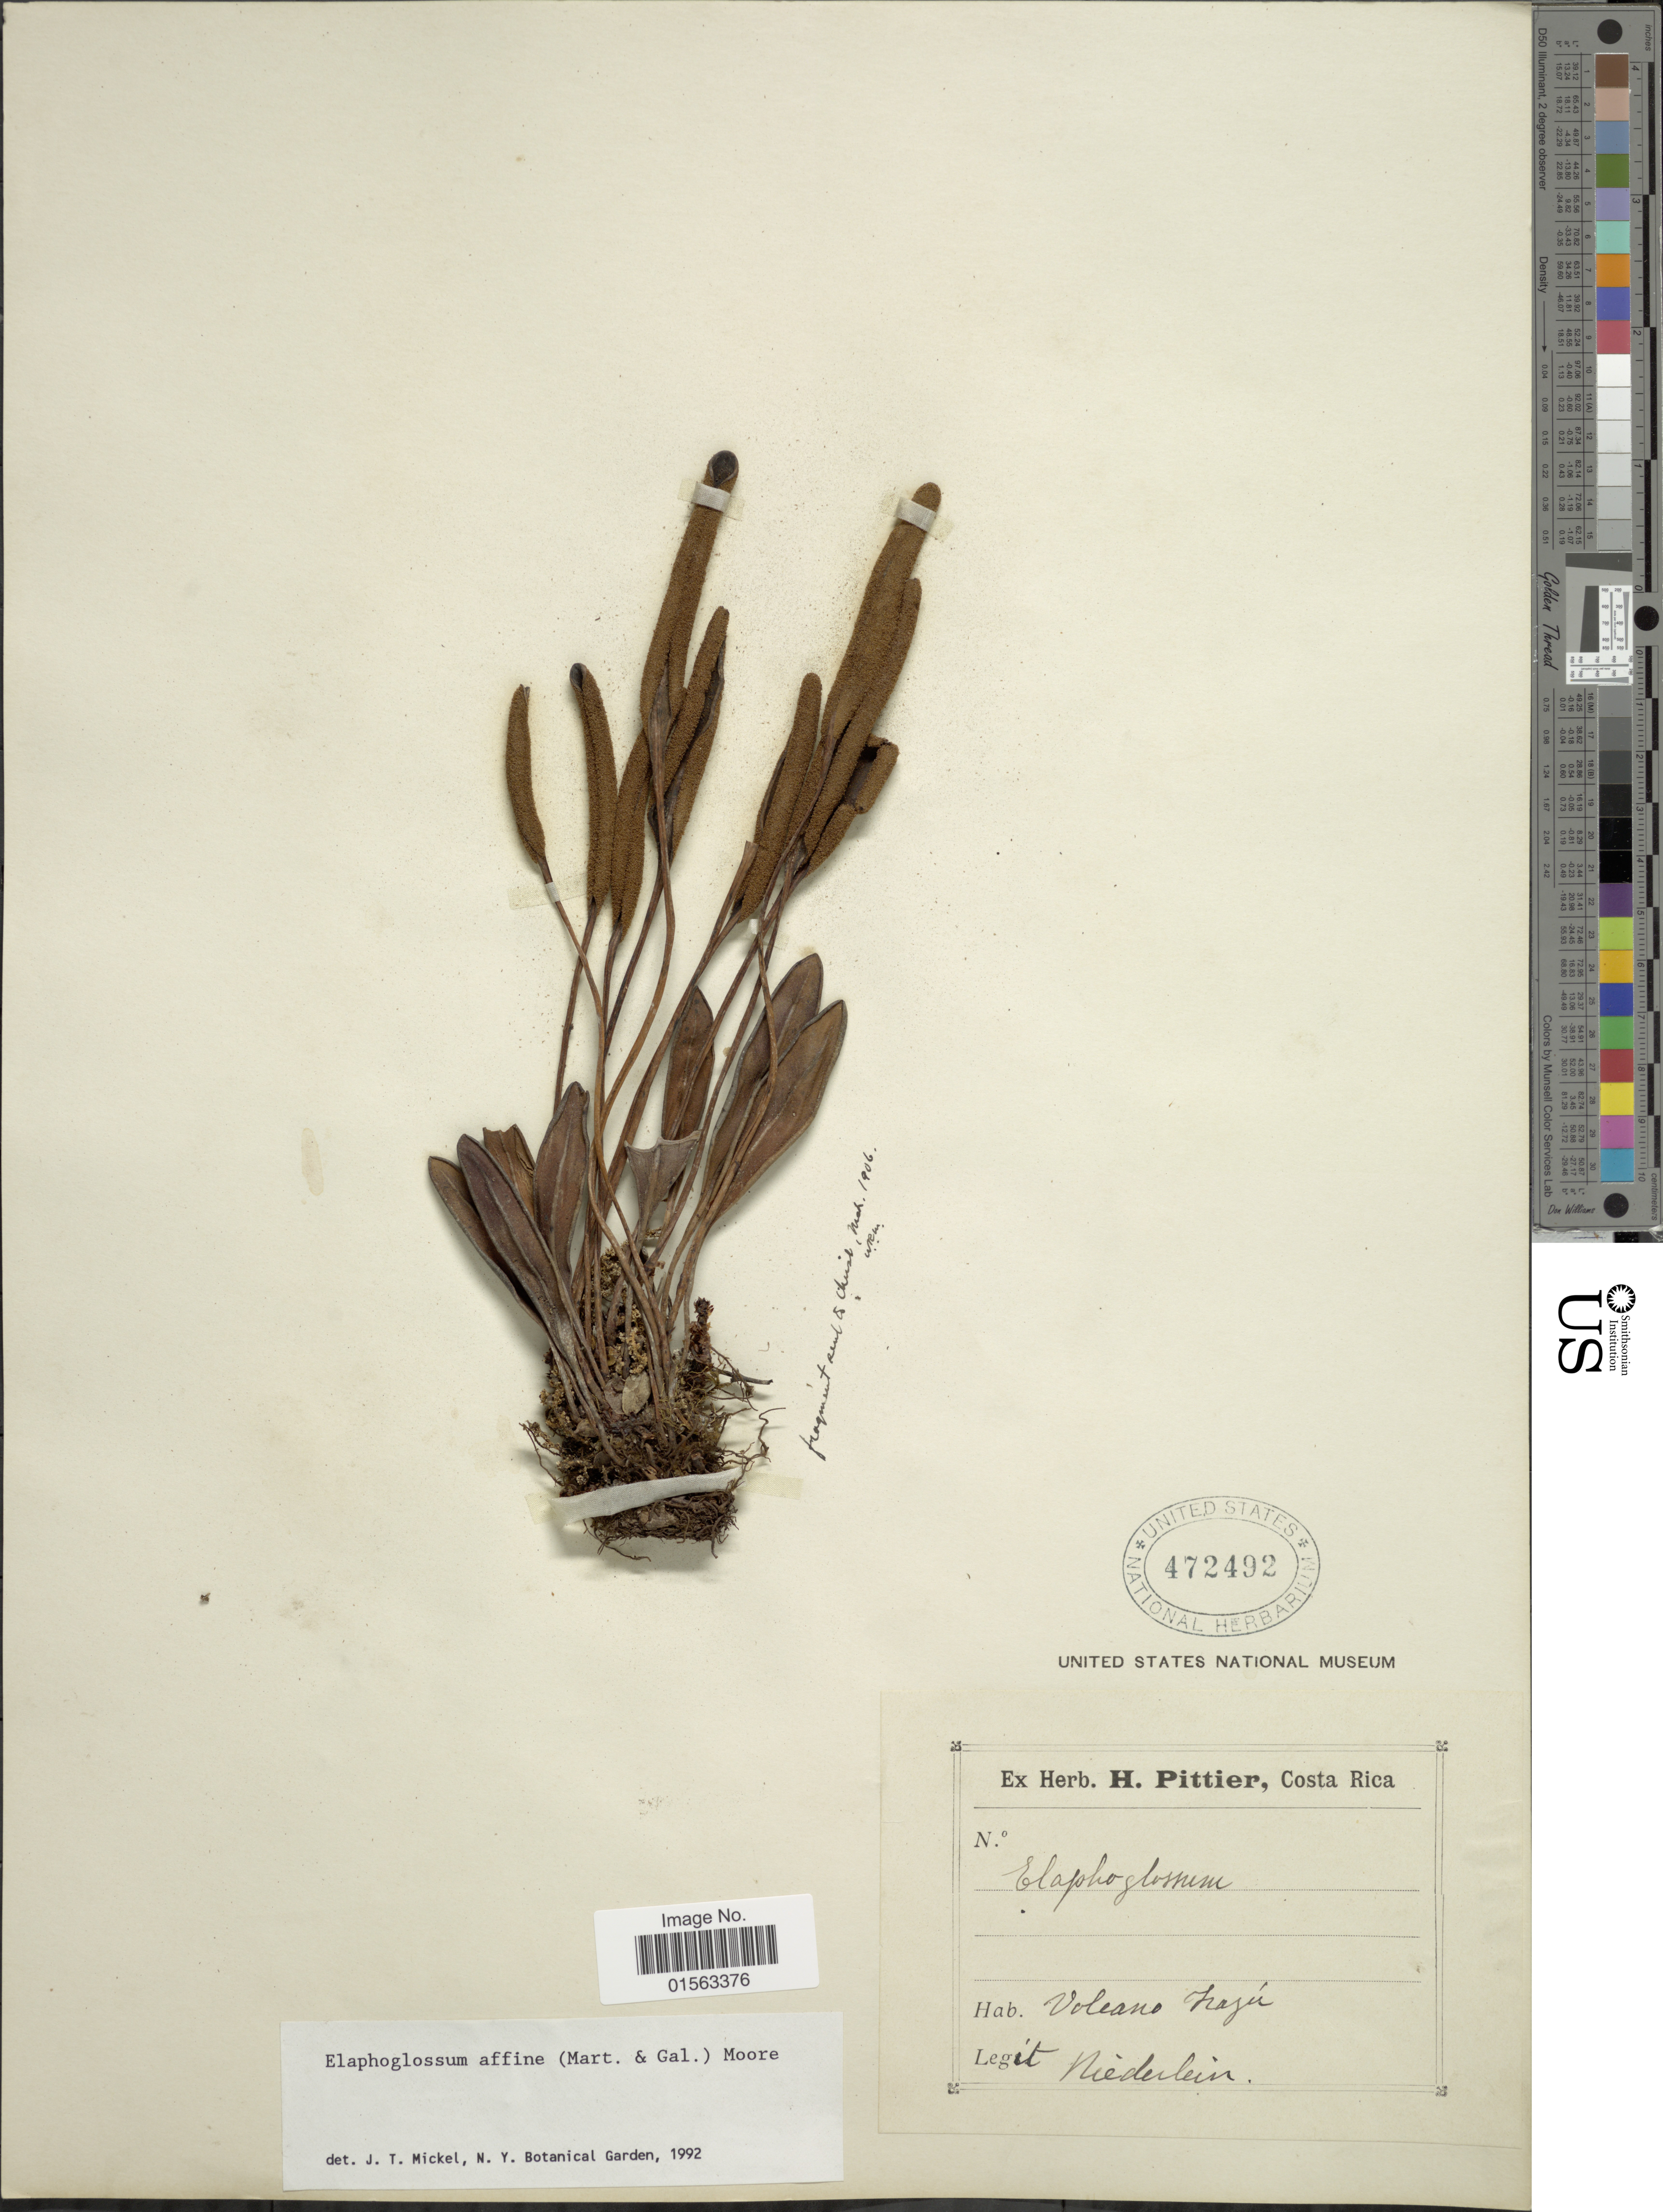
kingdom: Plantae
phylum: Tracheophyta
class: Polypodiopsida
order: Polypodiales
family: Dryopteridaceae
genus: Elaphoglossum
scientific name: Elaphoglossum affine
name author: (M. Martens & Galeotti) T. Moore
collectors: Niederlein, --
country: Costa Rica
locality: Volcano Irzau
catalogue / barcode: US 472492